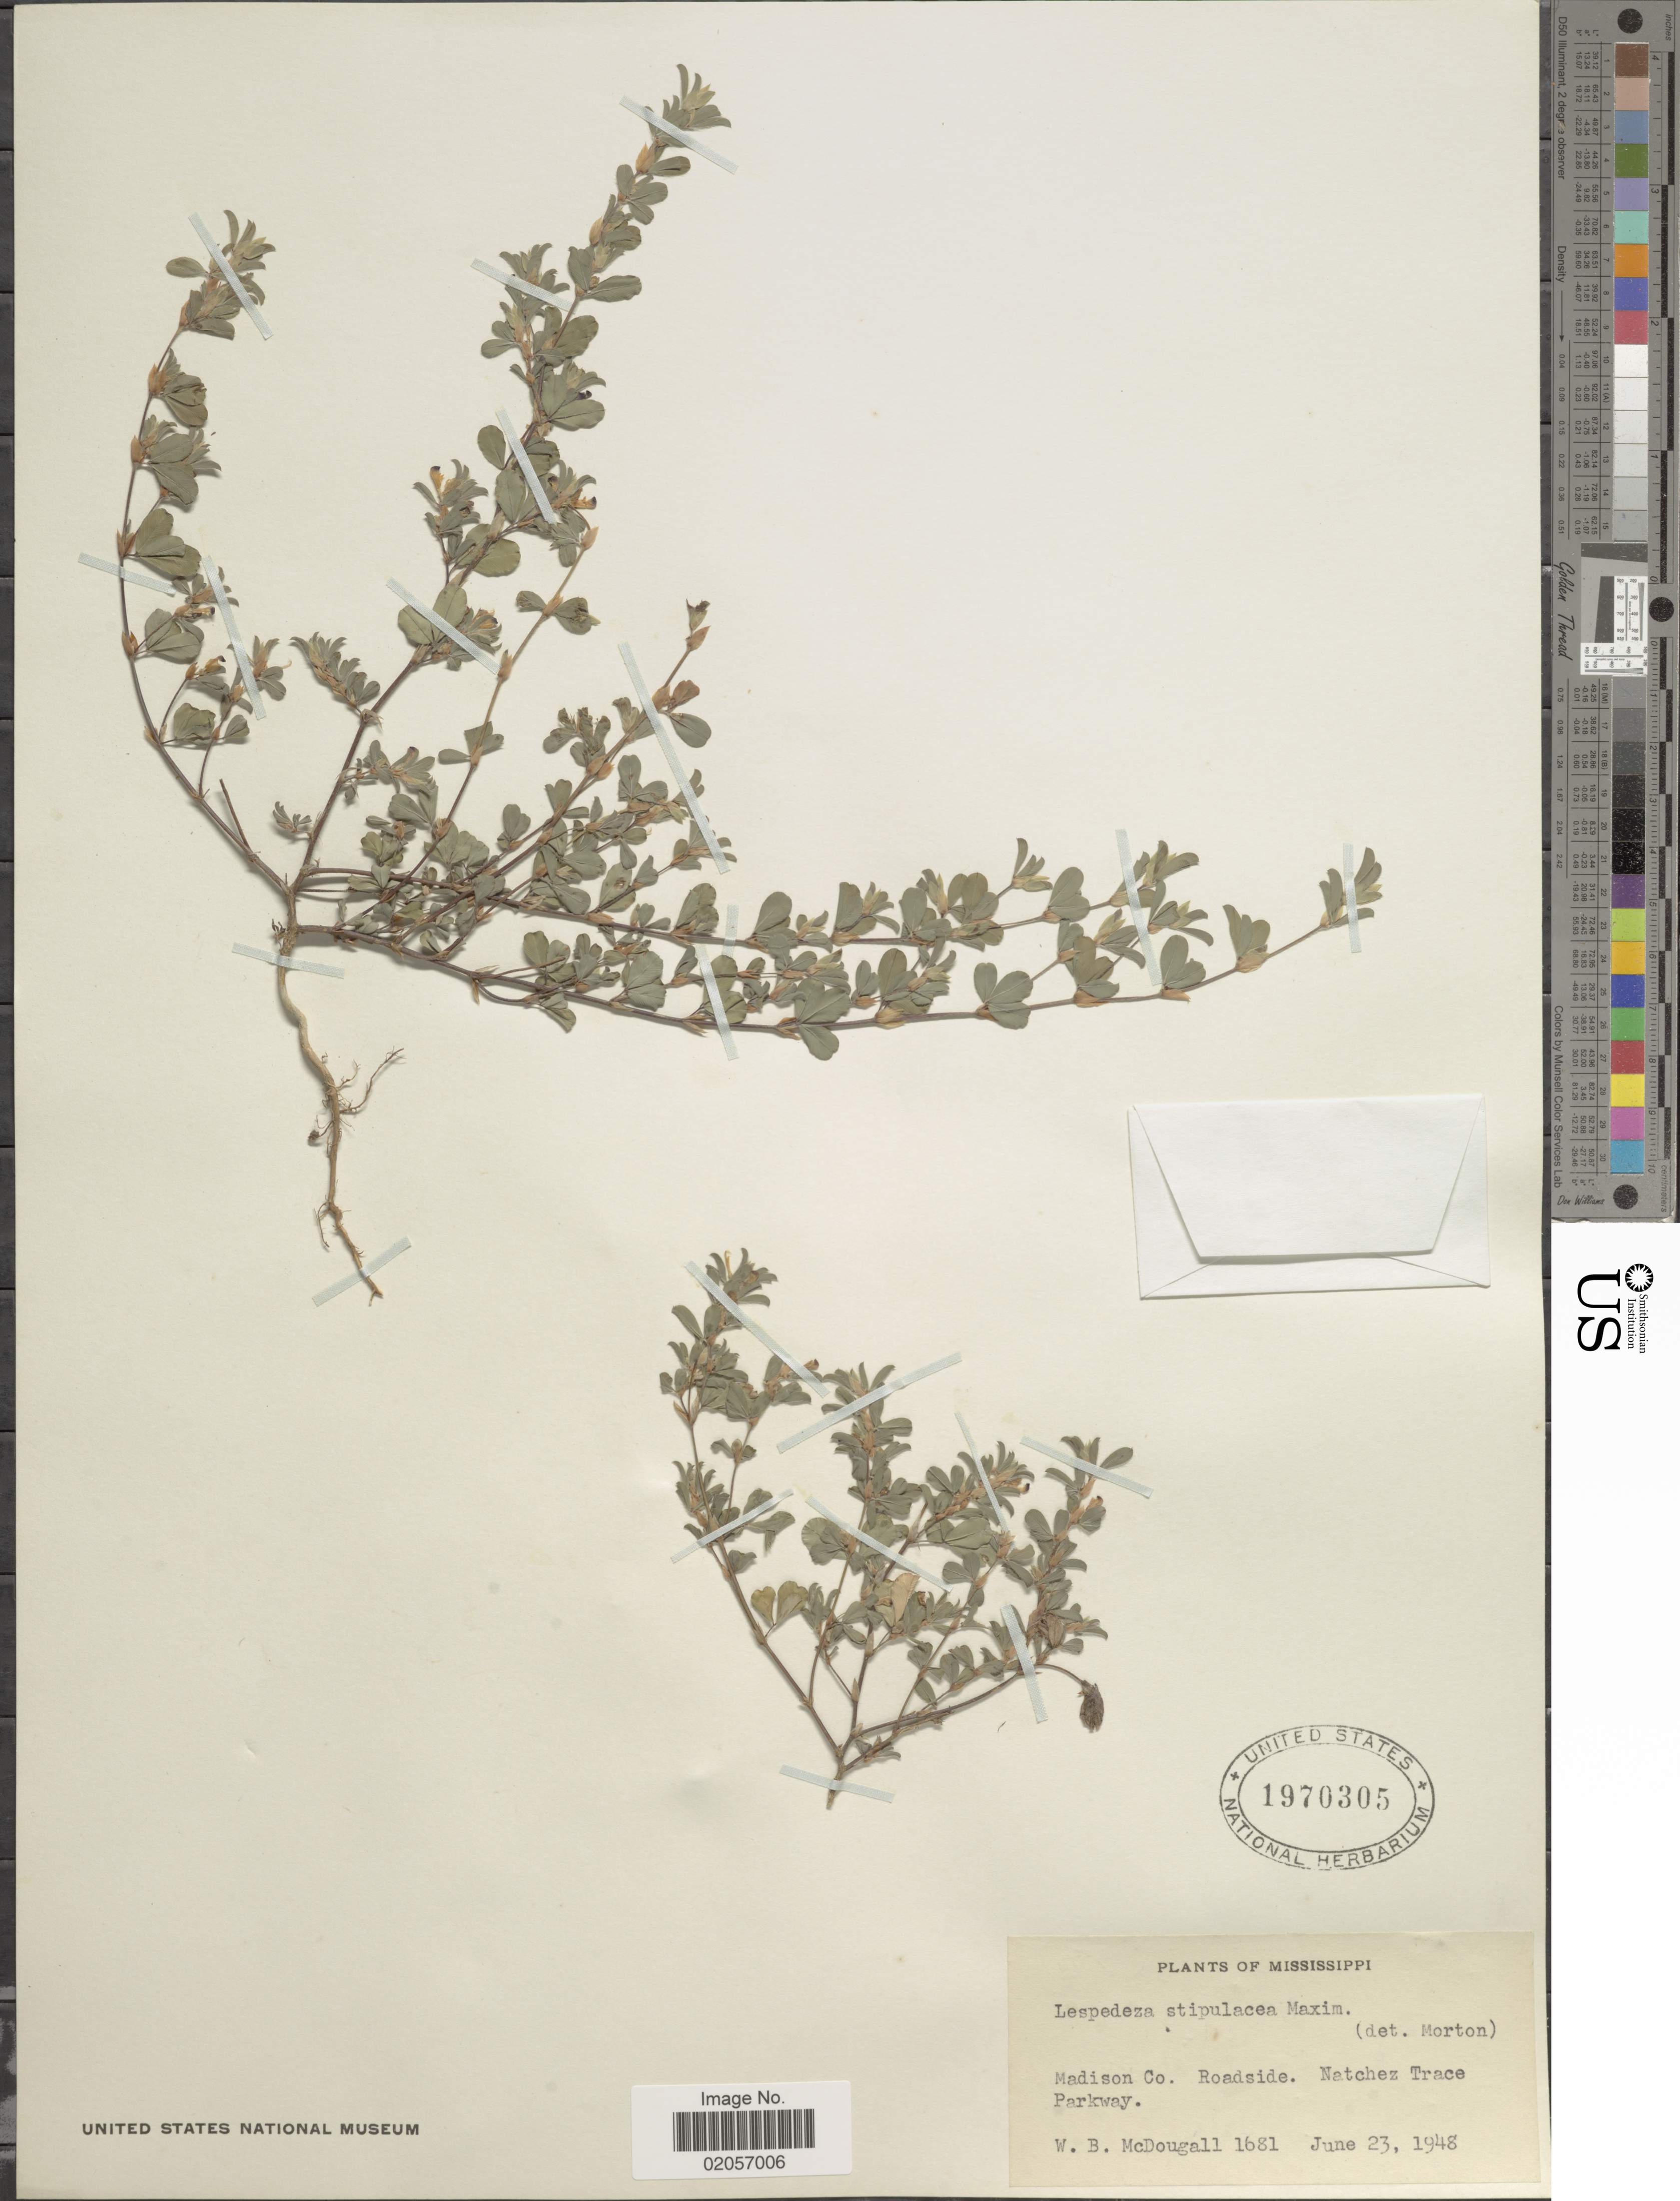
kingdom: Plantae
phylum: Tracheophyta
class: Magnoliopsida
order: Fabales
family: Fabaceae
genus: Kummerowia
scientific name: Kummerowia stipulacea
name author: (Maxim.) Makino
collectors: W. B. McDougall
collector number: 1681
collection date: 1948-06-23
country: United States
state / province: Mississippi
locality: Madison Co., Roadside. Natchez Trace Parkway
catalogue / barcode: US 1970305